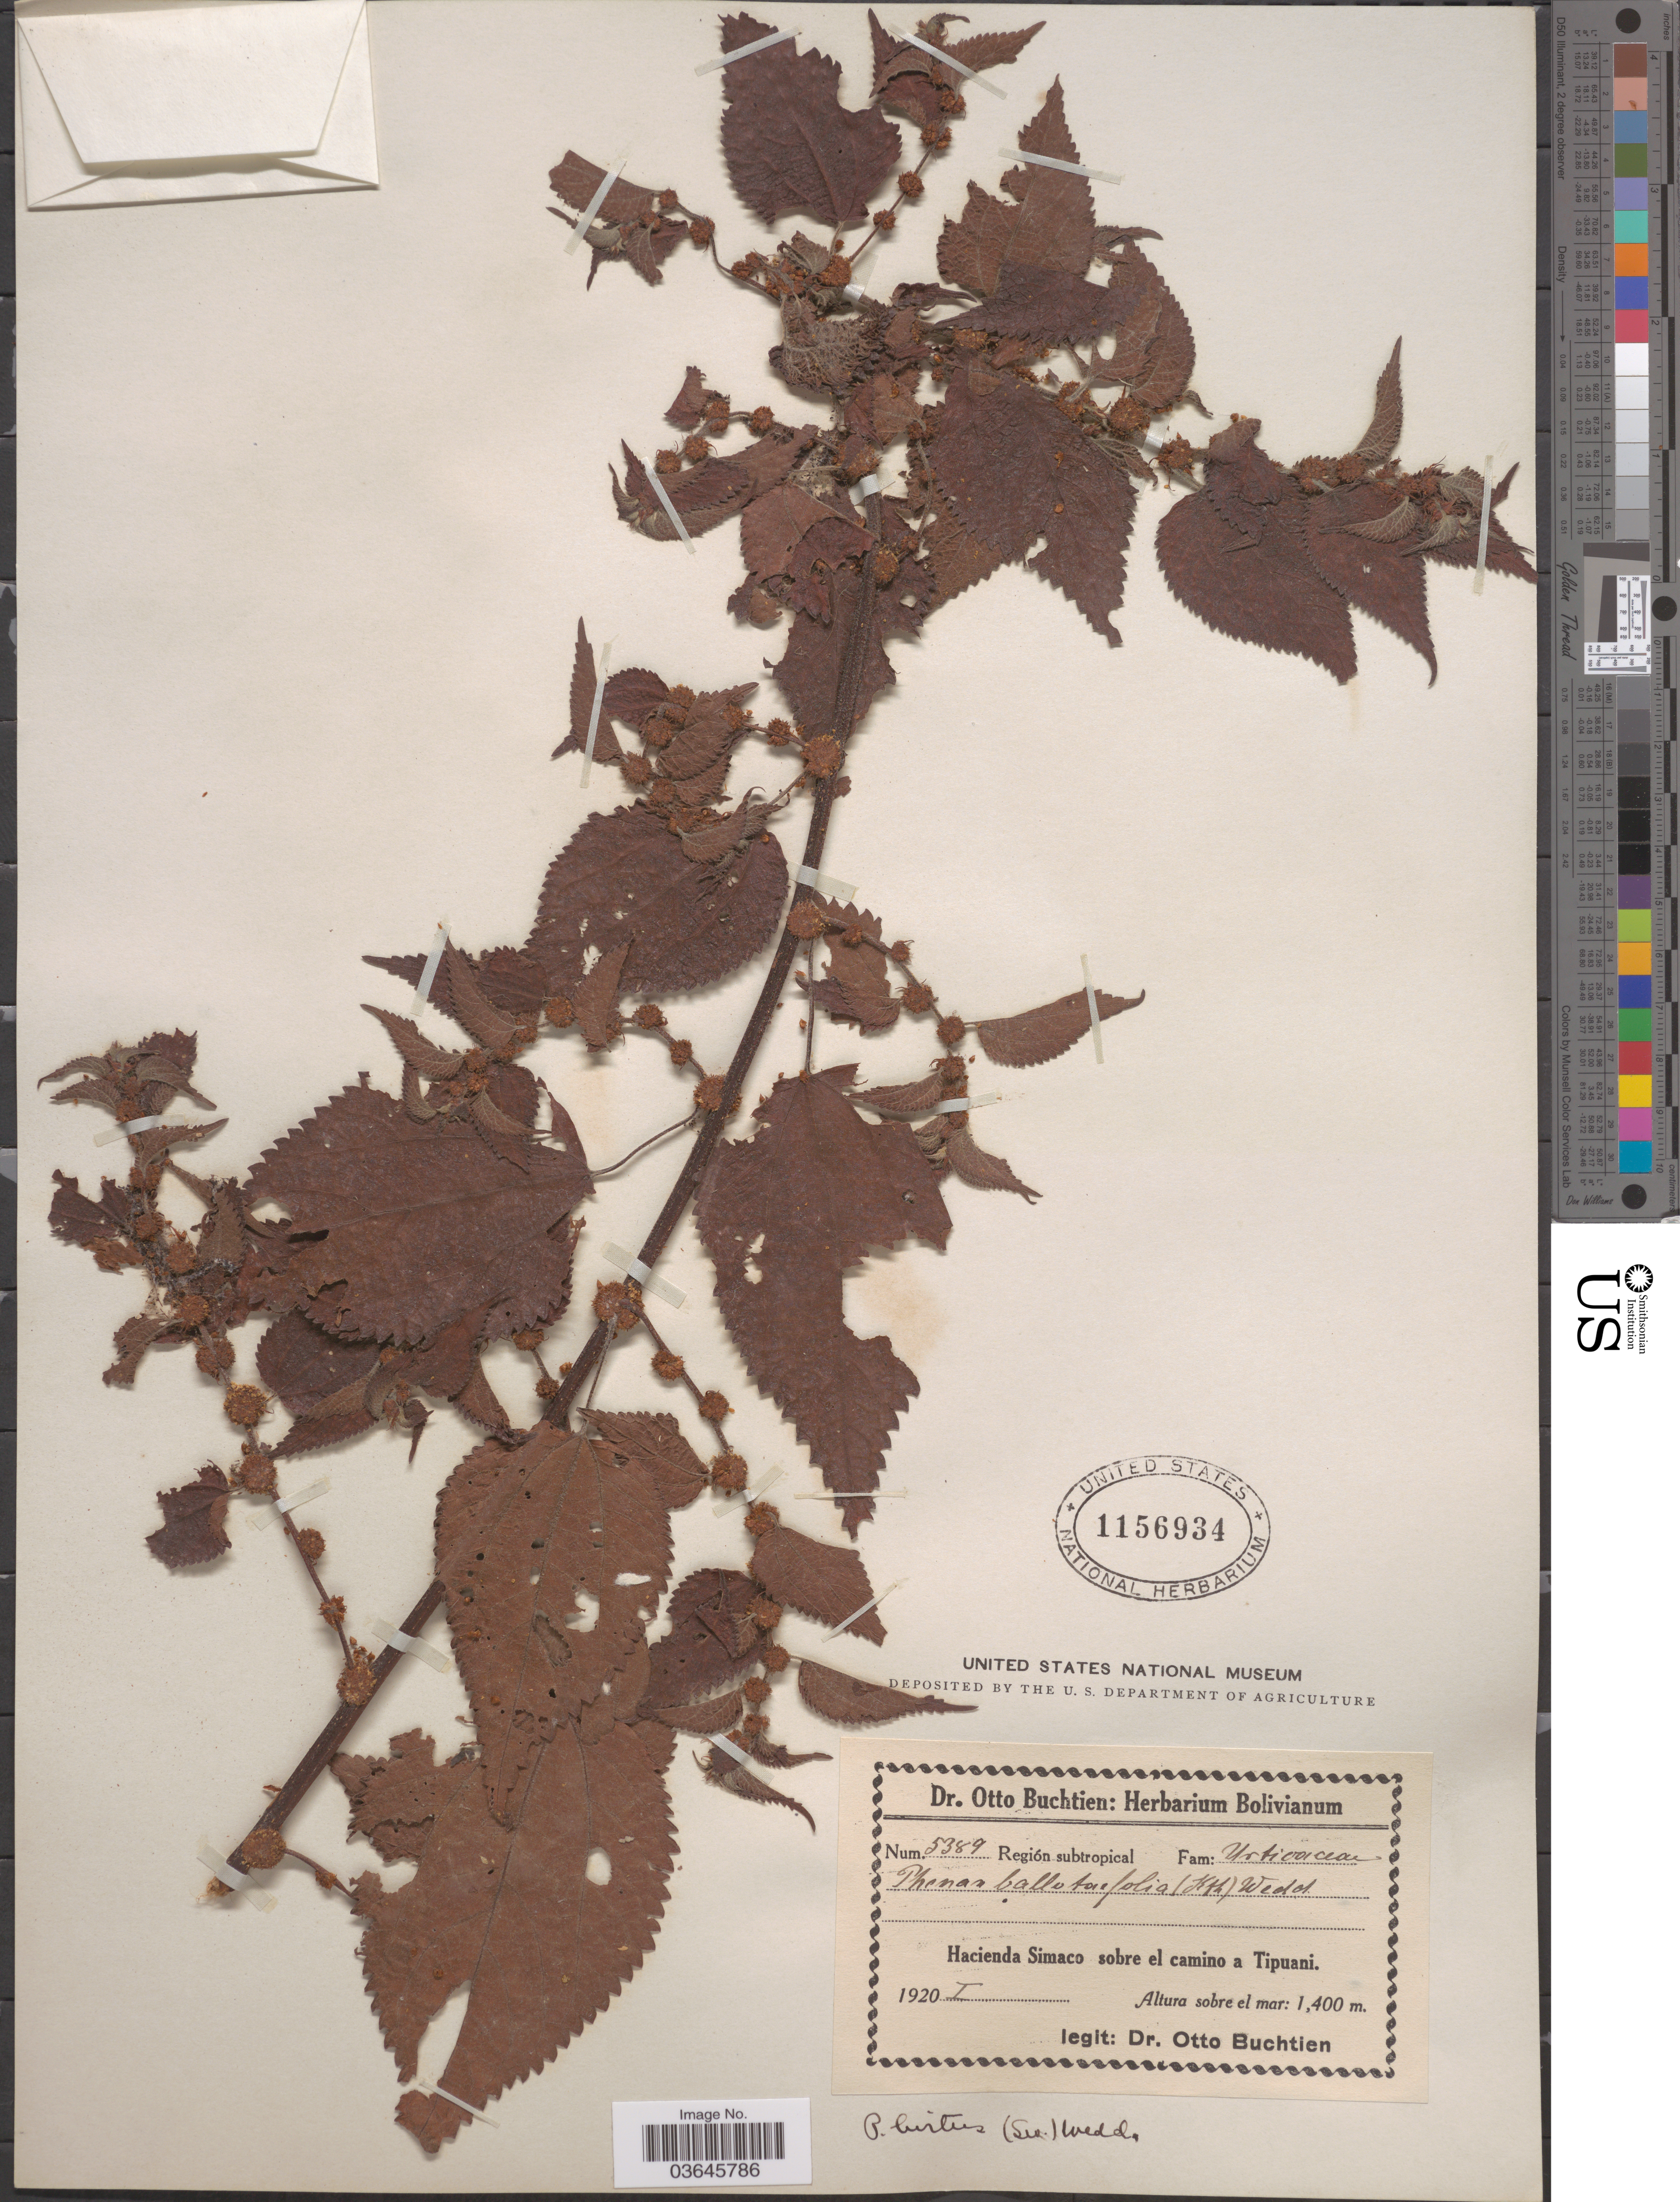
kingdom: Plantae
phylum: Tracheophyta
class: Magnoliopsida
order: Rosales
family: Urticaceae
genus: Phenax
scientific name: Phenax hirtus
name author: (Sw.) Wedd.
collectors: O. Buchtien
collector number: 5389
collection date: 1920-01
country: Bolivia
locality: Región subtropical. Hacienda Simaco sobre el camino a Tipuani.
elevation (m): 1400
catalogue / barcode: US 1156934